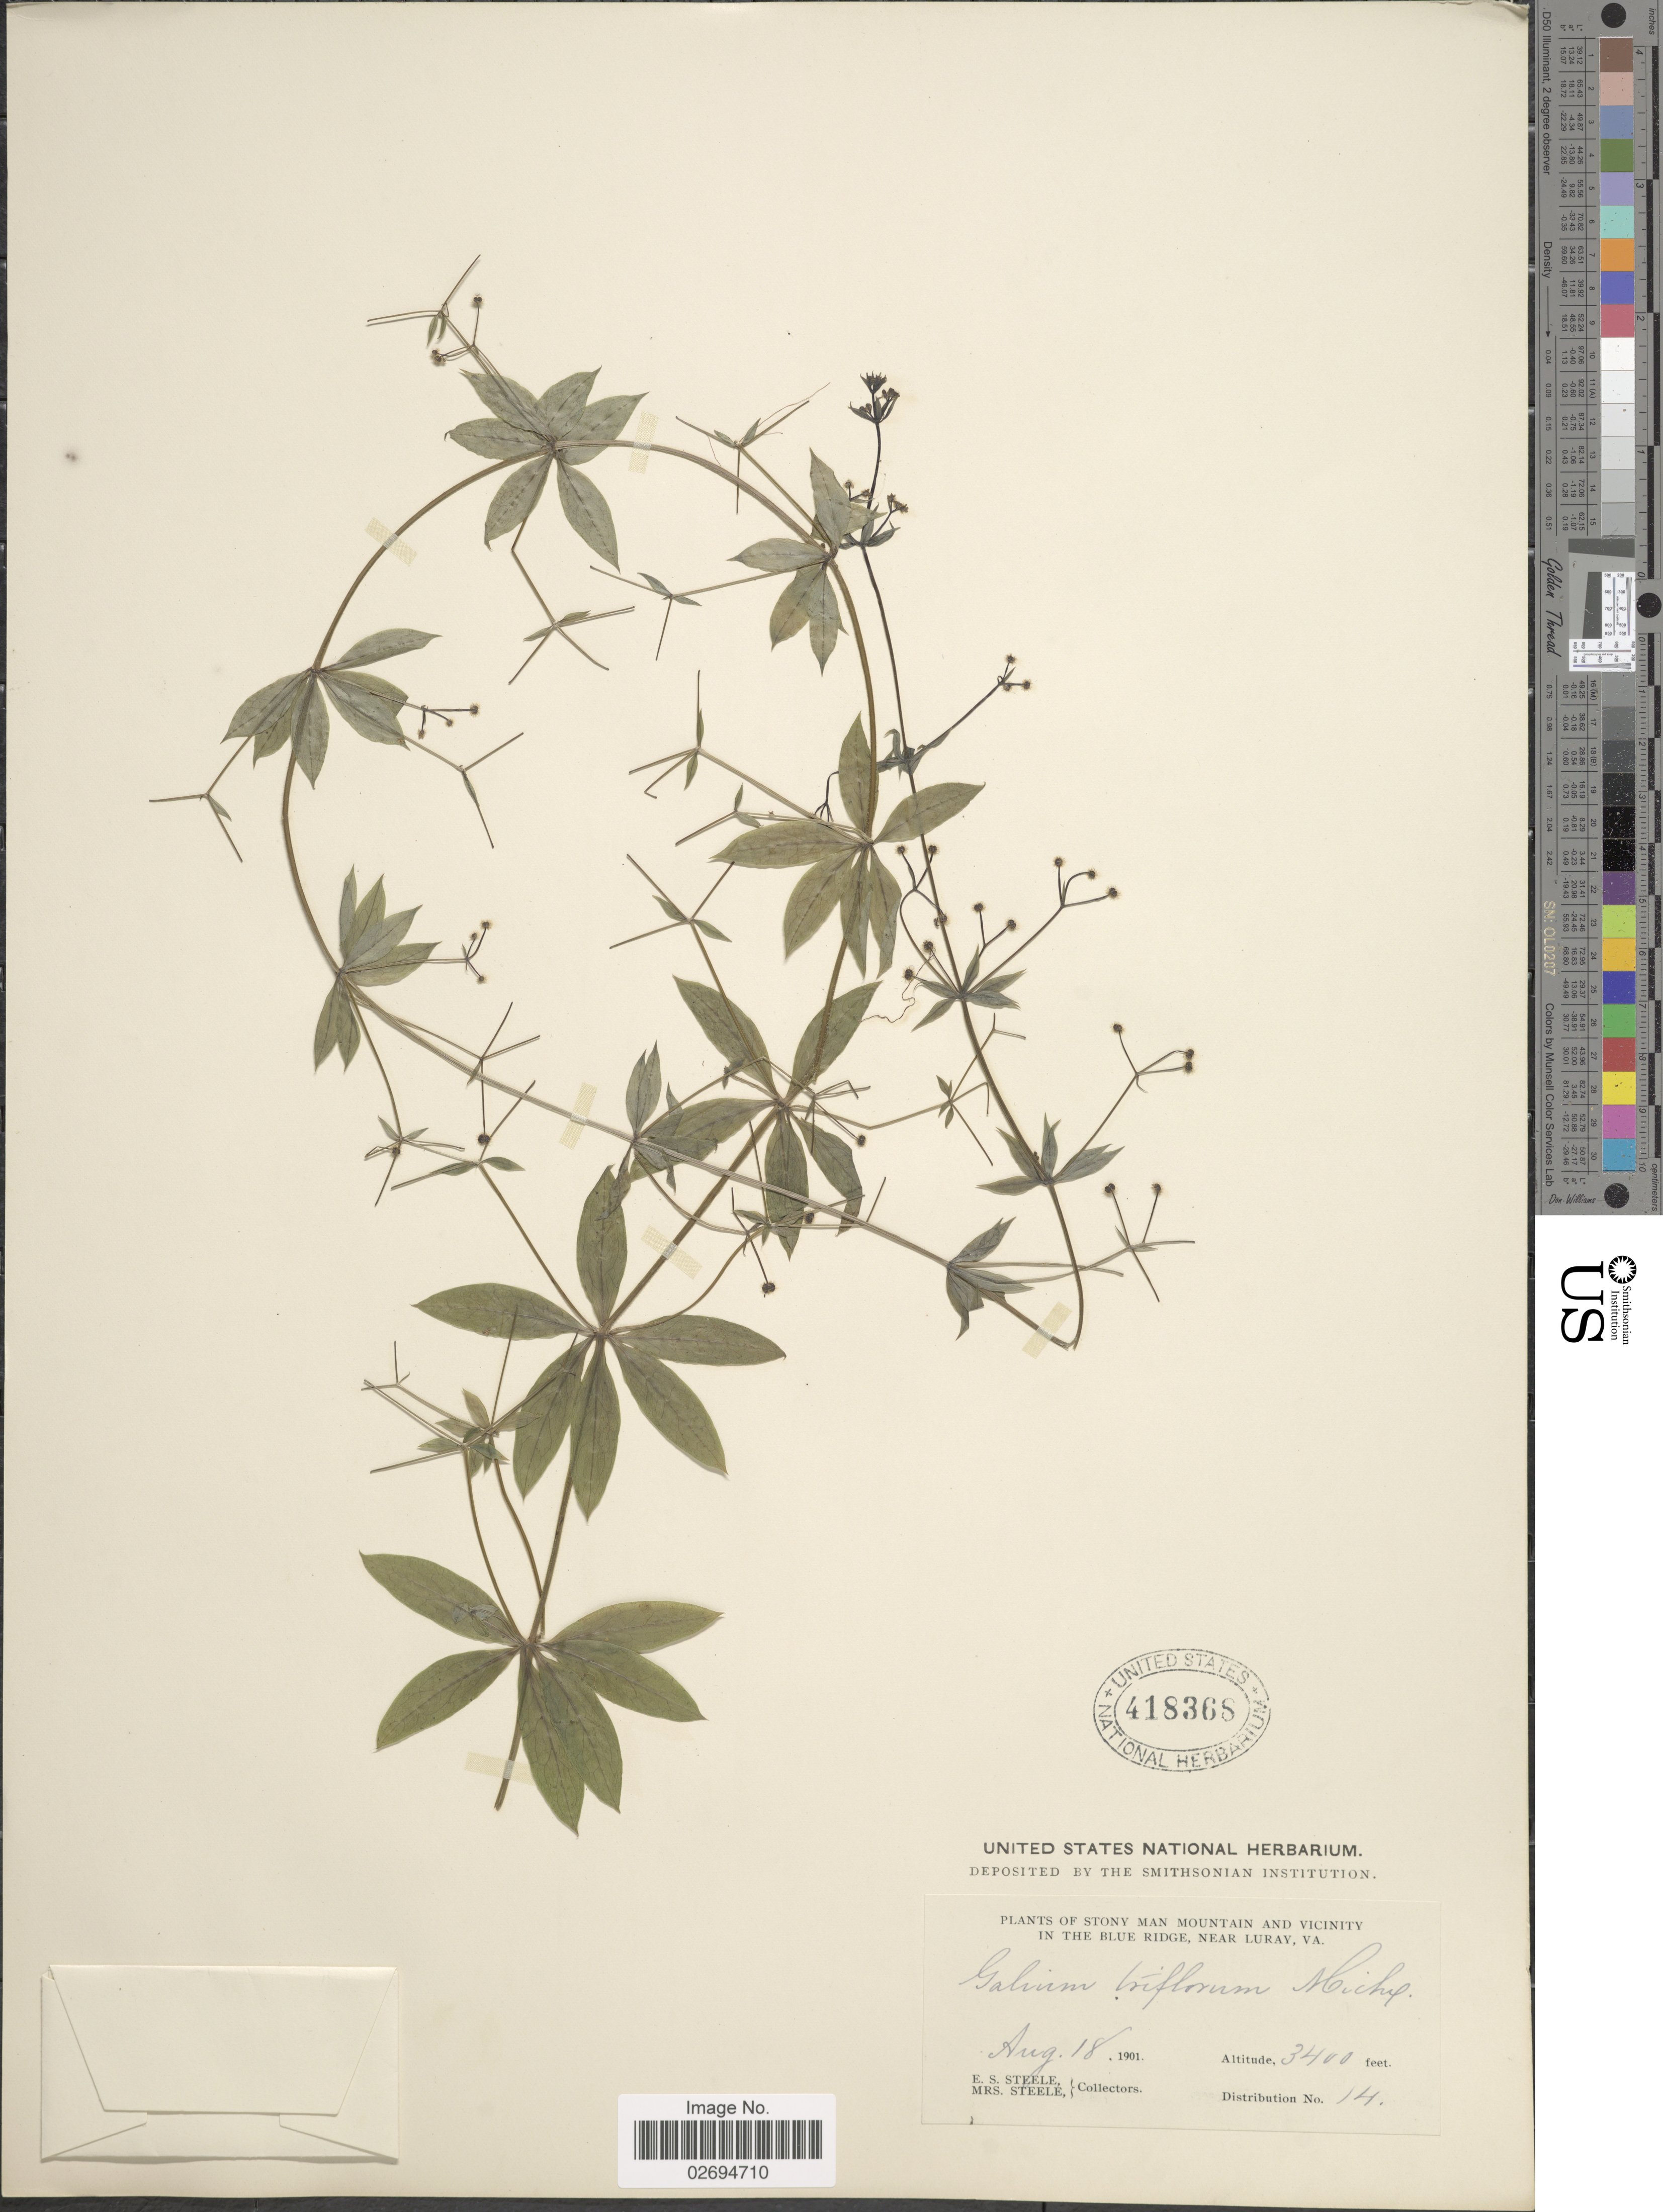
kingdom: Plantae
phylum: Tracheophyta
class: Magnoliopsida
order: Gentianales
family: Rubiaceae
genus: Galium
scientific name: Galium triflorum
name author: Michx.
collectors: E. Steele & Mrs. E. S. Steele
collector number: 14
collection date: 1901-08-18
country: United States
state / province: Virginia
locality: Stony Man Mountain and vicinity in the Blue Ridge, near Luray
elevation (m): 1036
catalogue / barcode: US 418368